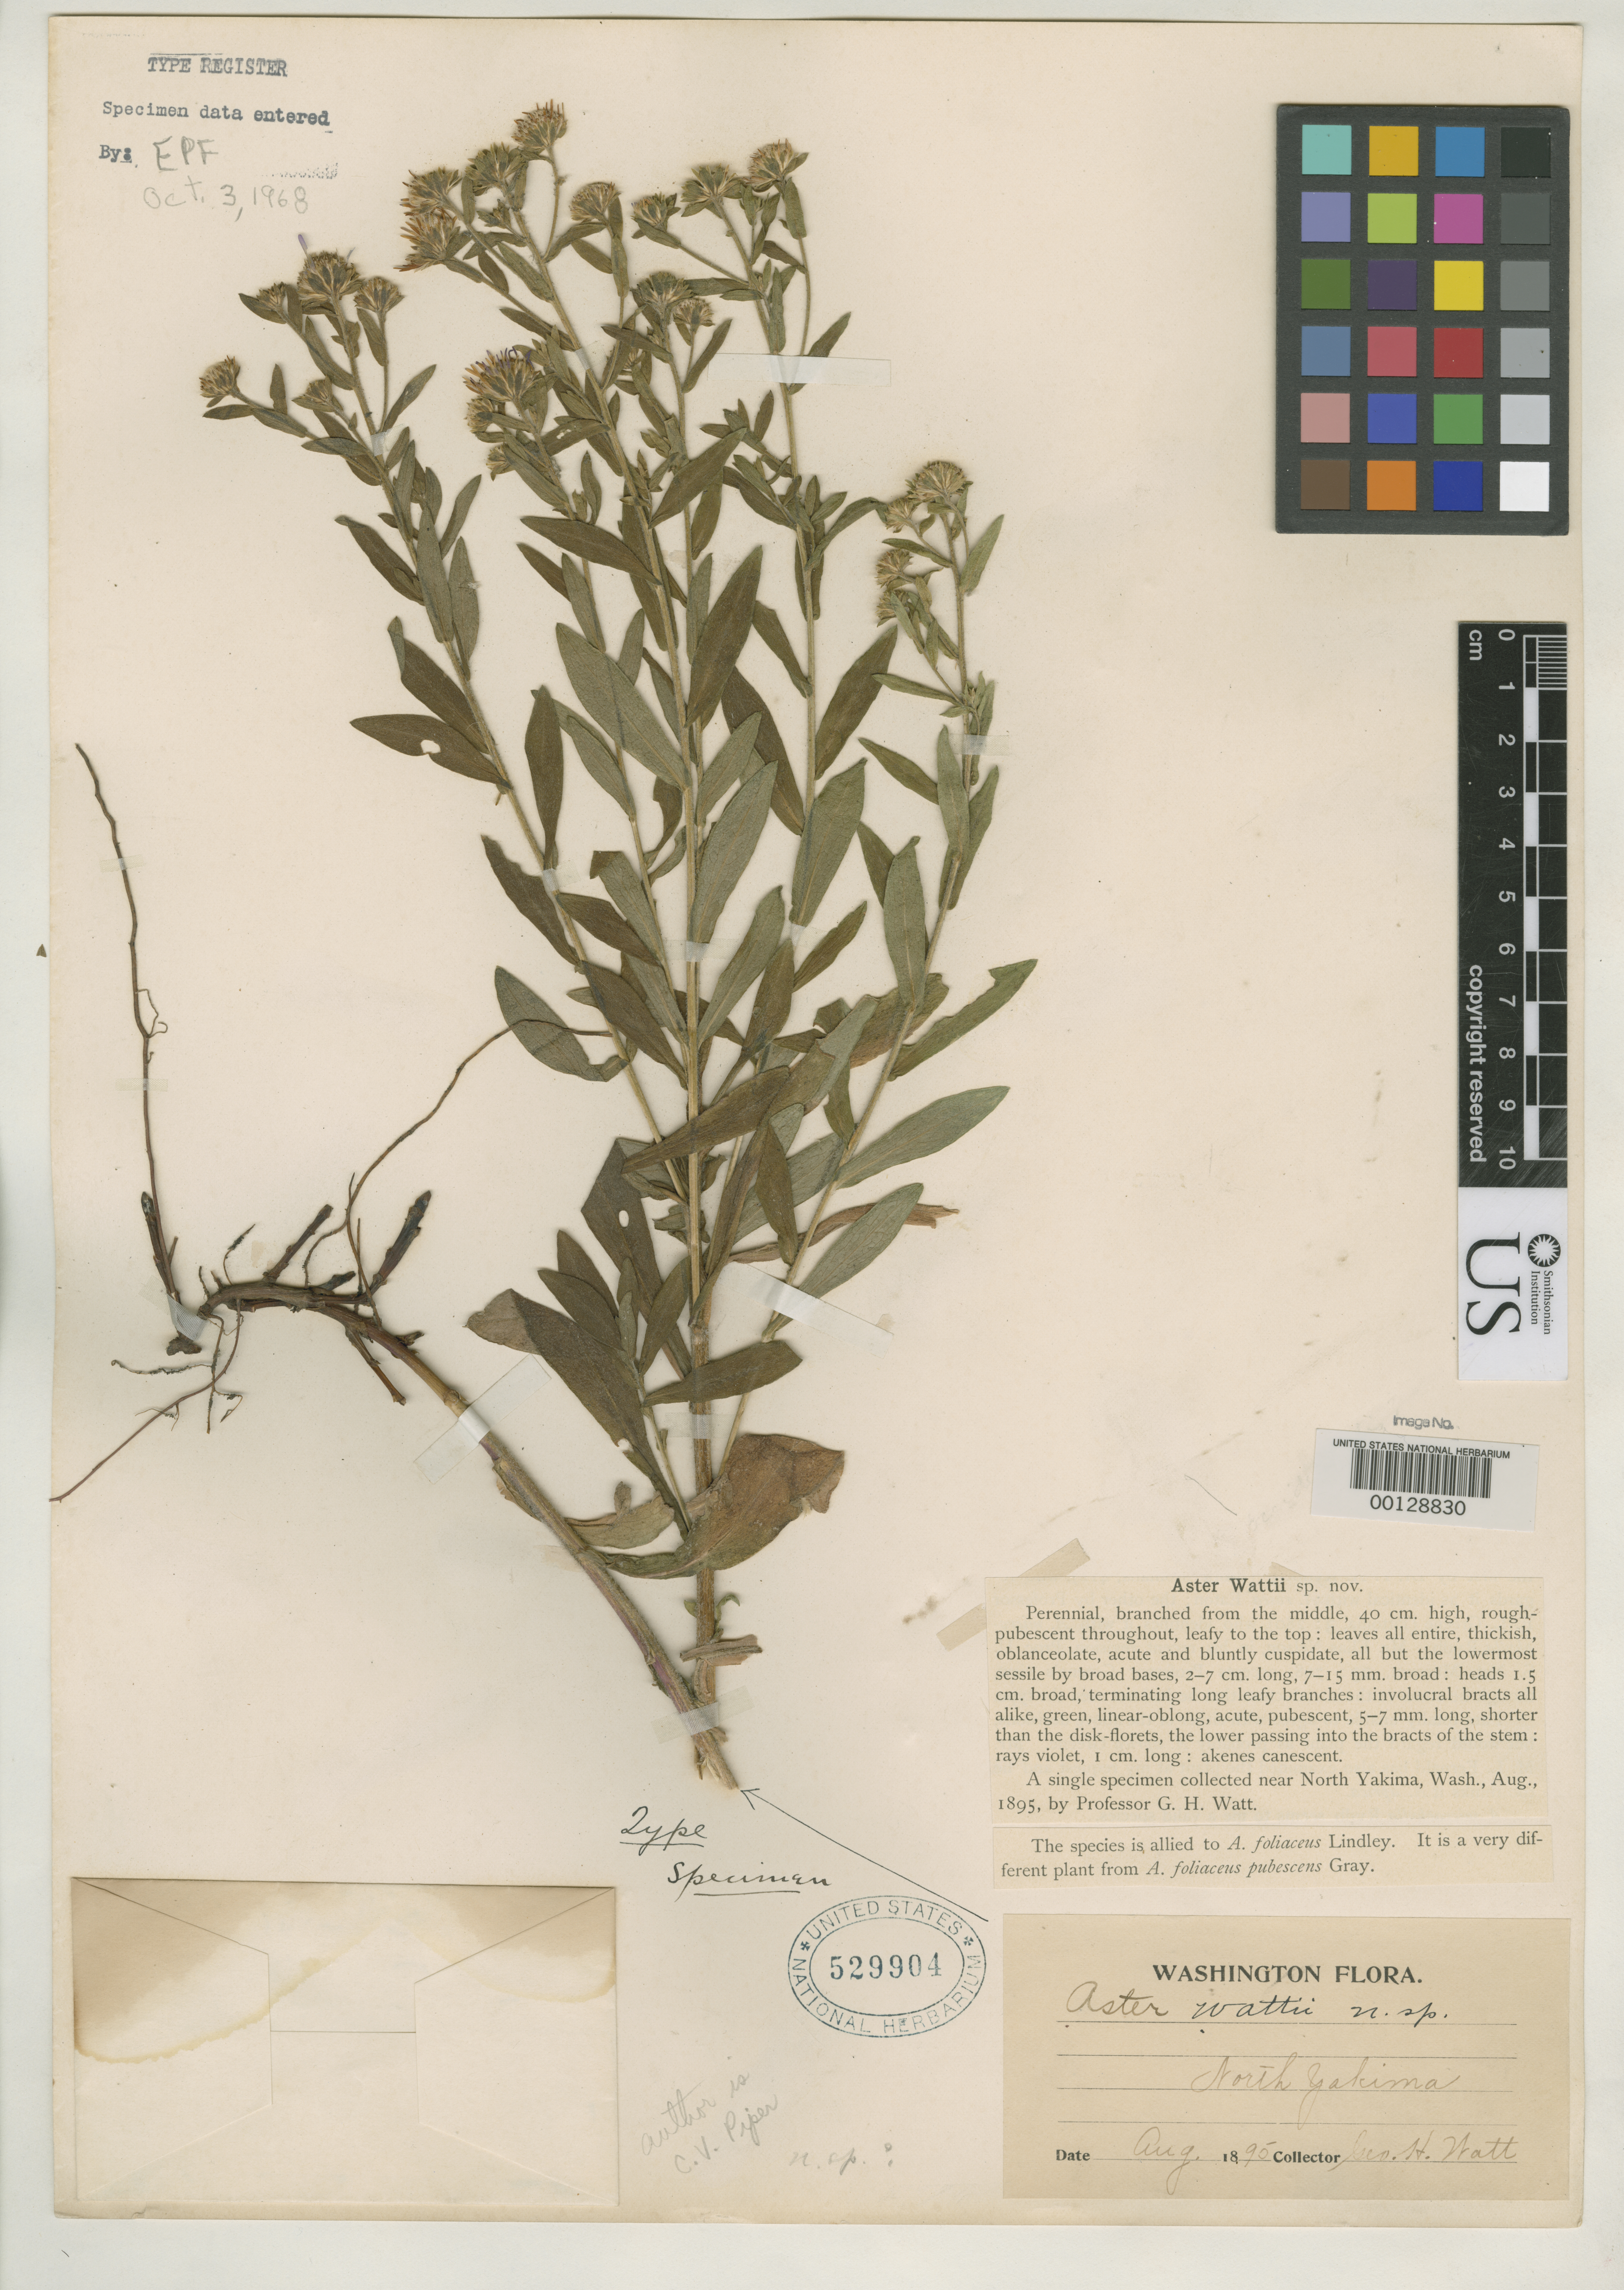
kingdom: Plantae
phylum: Tracheophyta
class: Magnoliopsida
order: Asterales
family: Asteraceae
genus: Aster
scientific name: Aster wattii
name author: Piper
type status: Isotype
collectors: G. Watt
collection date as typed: Aug 1895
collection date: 1895-08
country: United States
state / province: Washington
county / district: Yakima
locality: North Yakima.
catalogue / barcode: US 529904